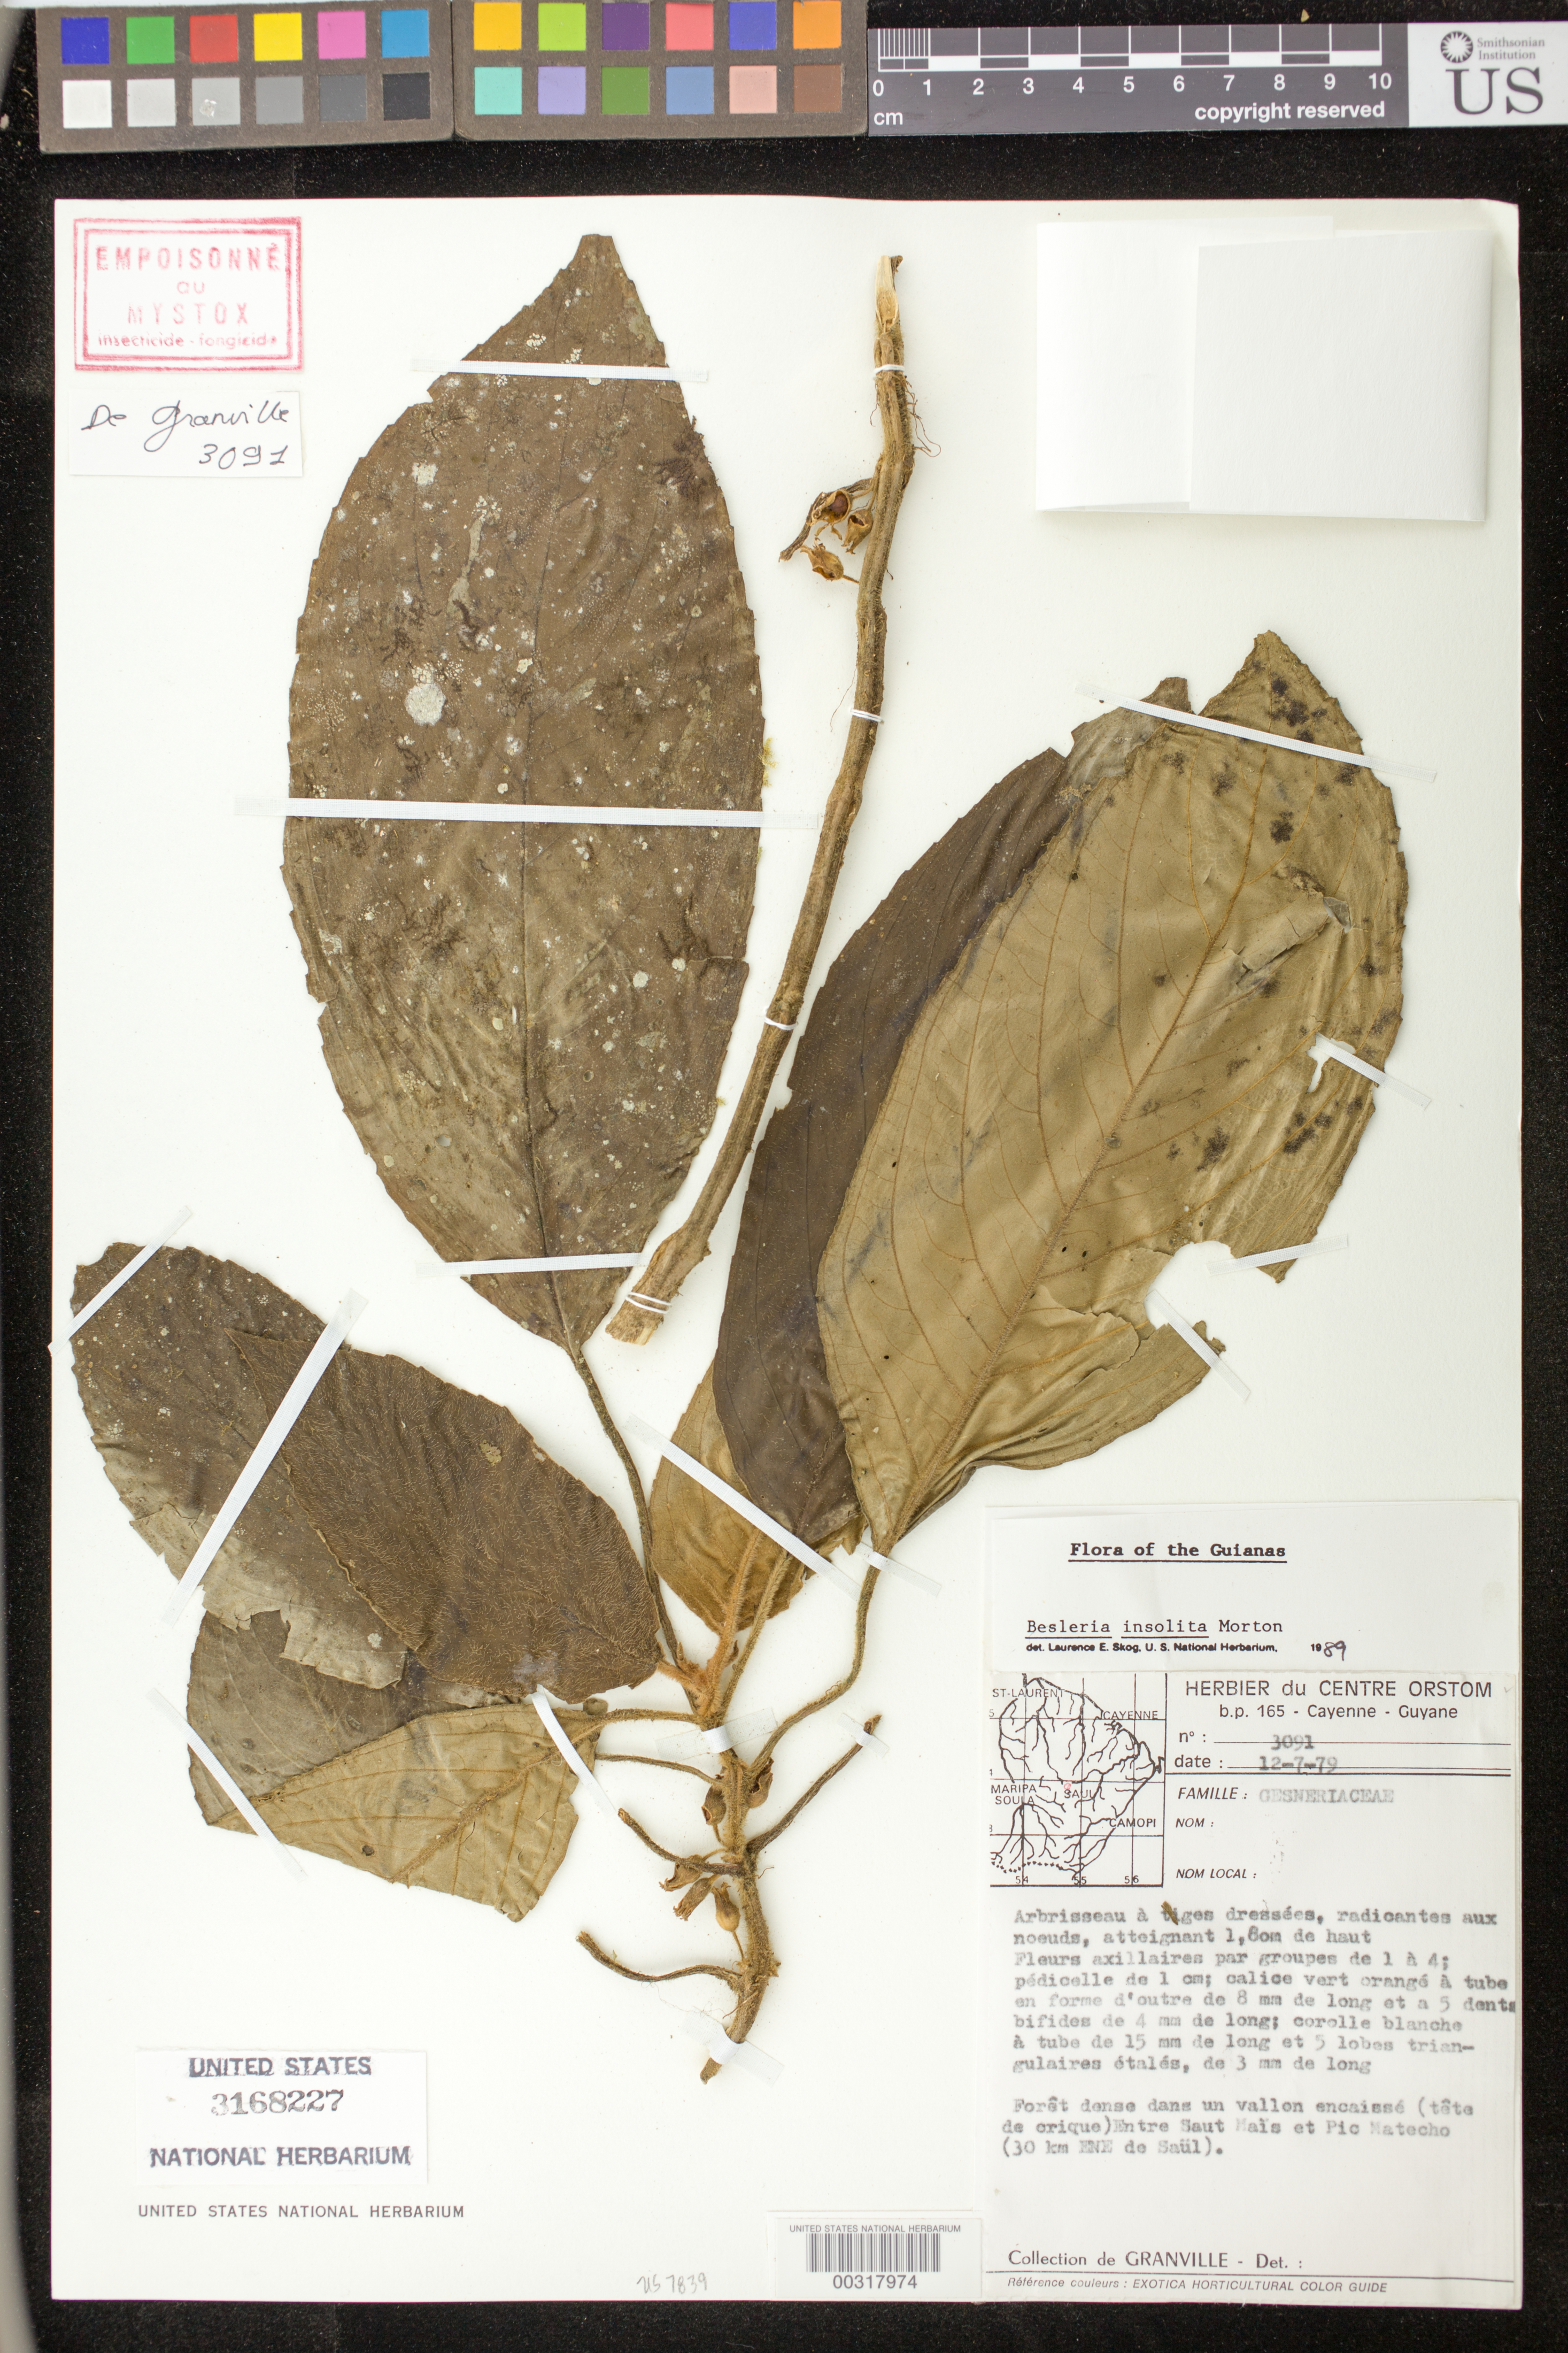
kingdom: Plantae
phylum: Tracheophyta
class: Magnoliopsida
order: Lamiales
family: Gesneriaceae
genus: Besleria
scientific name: Besleria insolita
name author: C.V. Morton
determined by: Skog, Laurence E.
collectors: J.-J. de Granville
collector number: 3091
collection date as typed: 12 Jul 1979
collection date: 1979-07-12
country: French Guiana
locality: Entre Saüt Maïs et Pic Matecho (30 km ENE de Saül)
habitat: Forêt dense dans un vallon encaissé (tête de crique)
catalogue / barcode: US 3168227